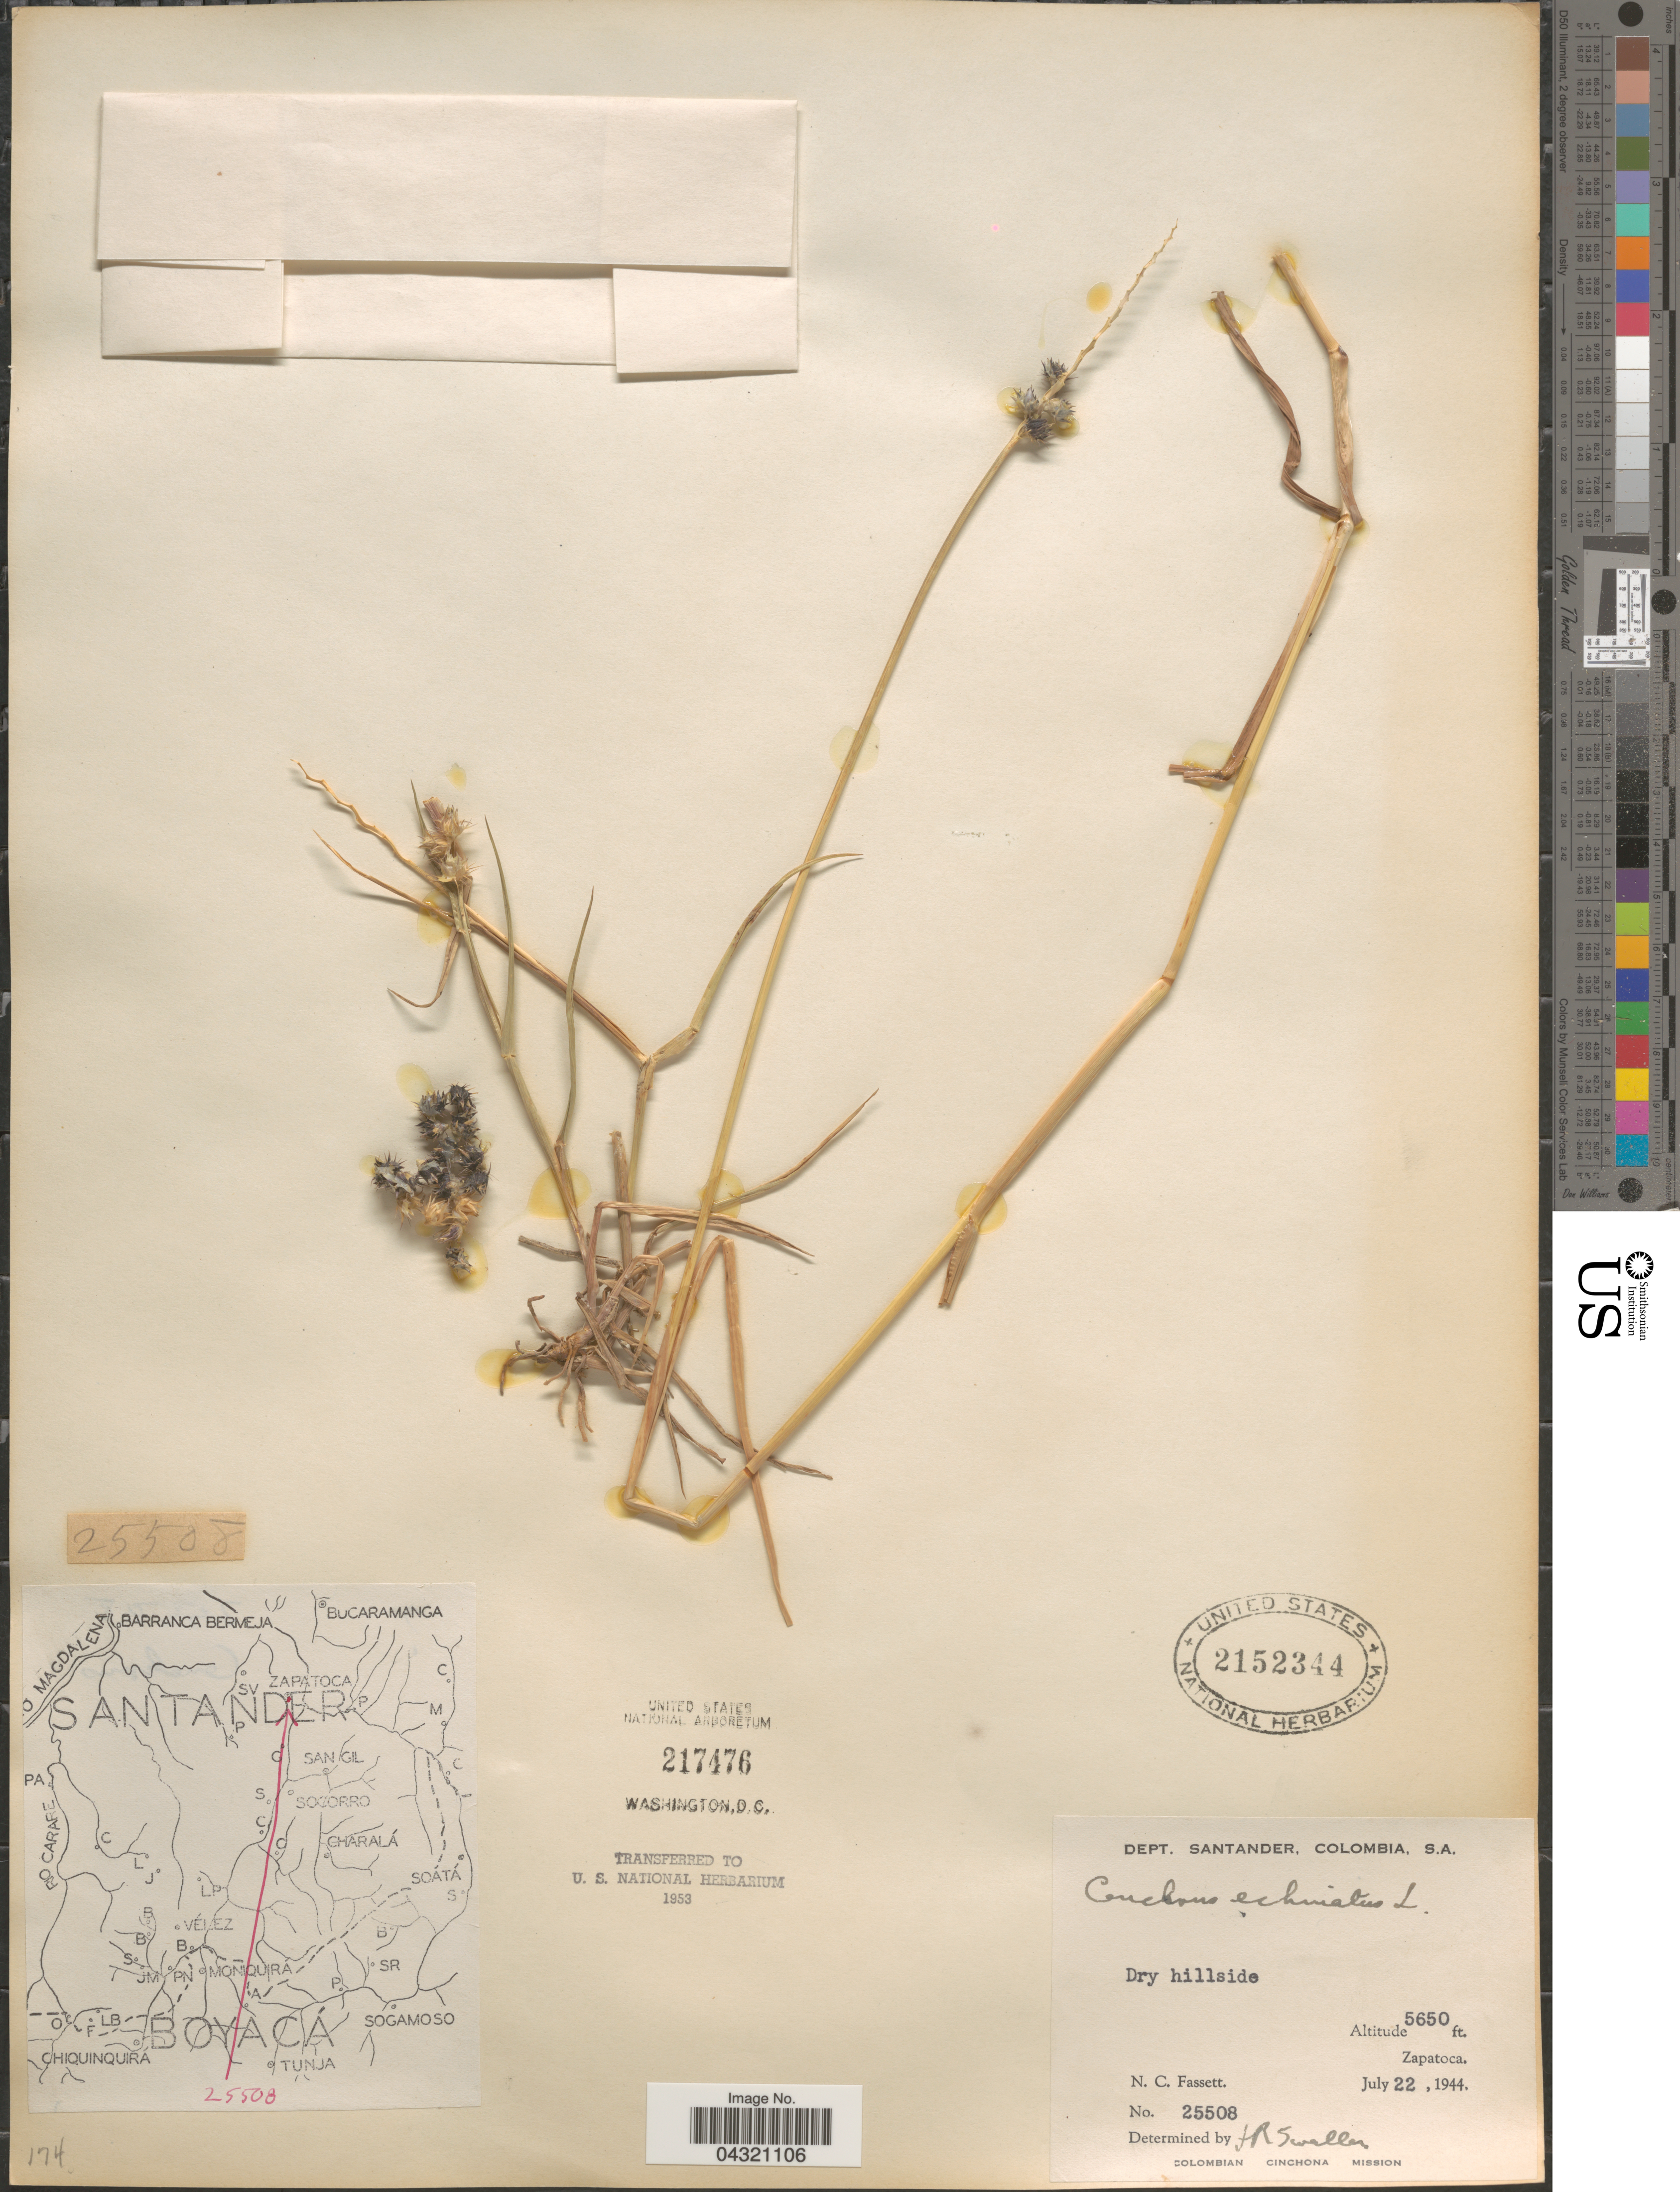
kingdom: Plantae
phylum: Tracheophyta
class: Liliopsida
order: Poales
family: Poaceae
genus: Cenchrus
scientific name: Cenchrus echinatus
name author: L.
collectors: N. C. Fassett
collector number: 25508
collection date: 1944-07-22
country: Colombia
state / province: Santander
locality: Dept. Santander. Dry hillside. Zapatoca. Colombian Cinchona Mission.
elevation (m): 1722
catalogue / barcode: US 2152344